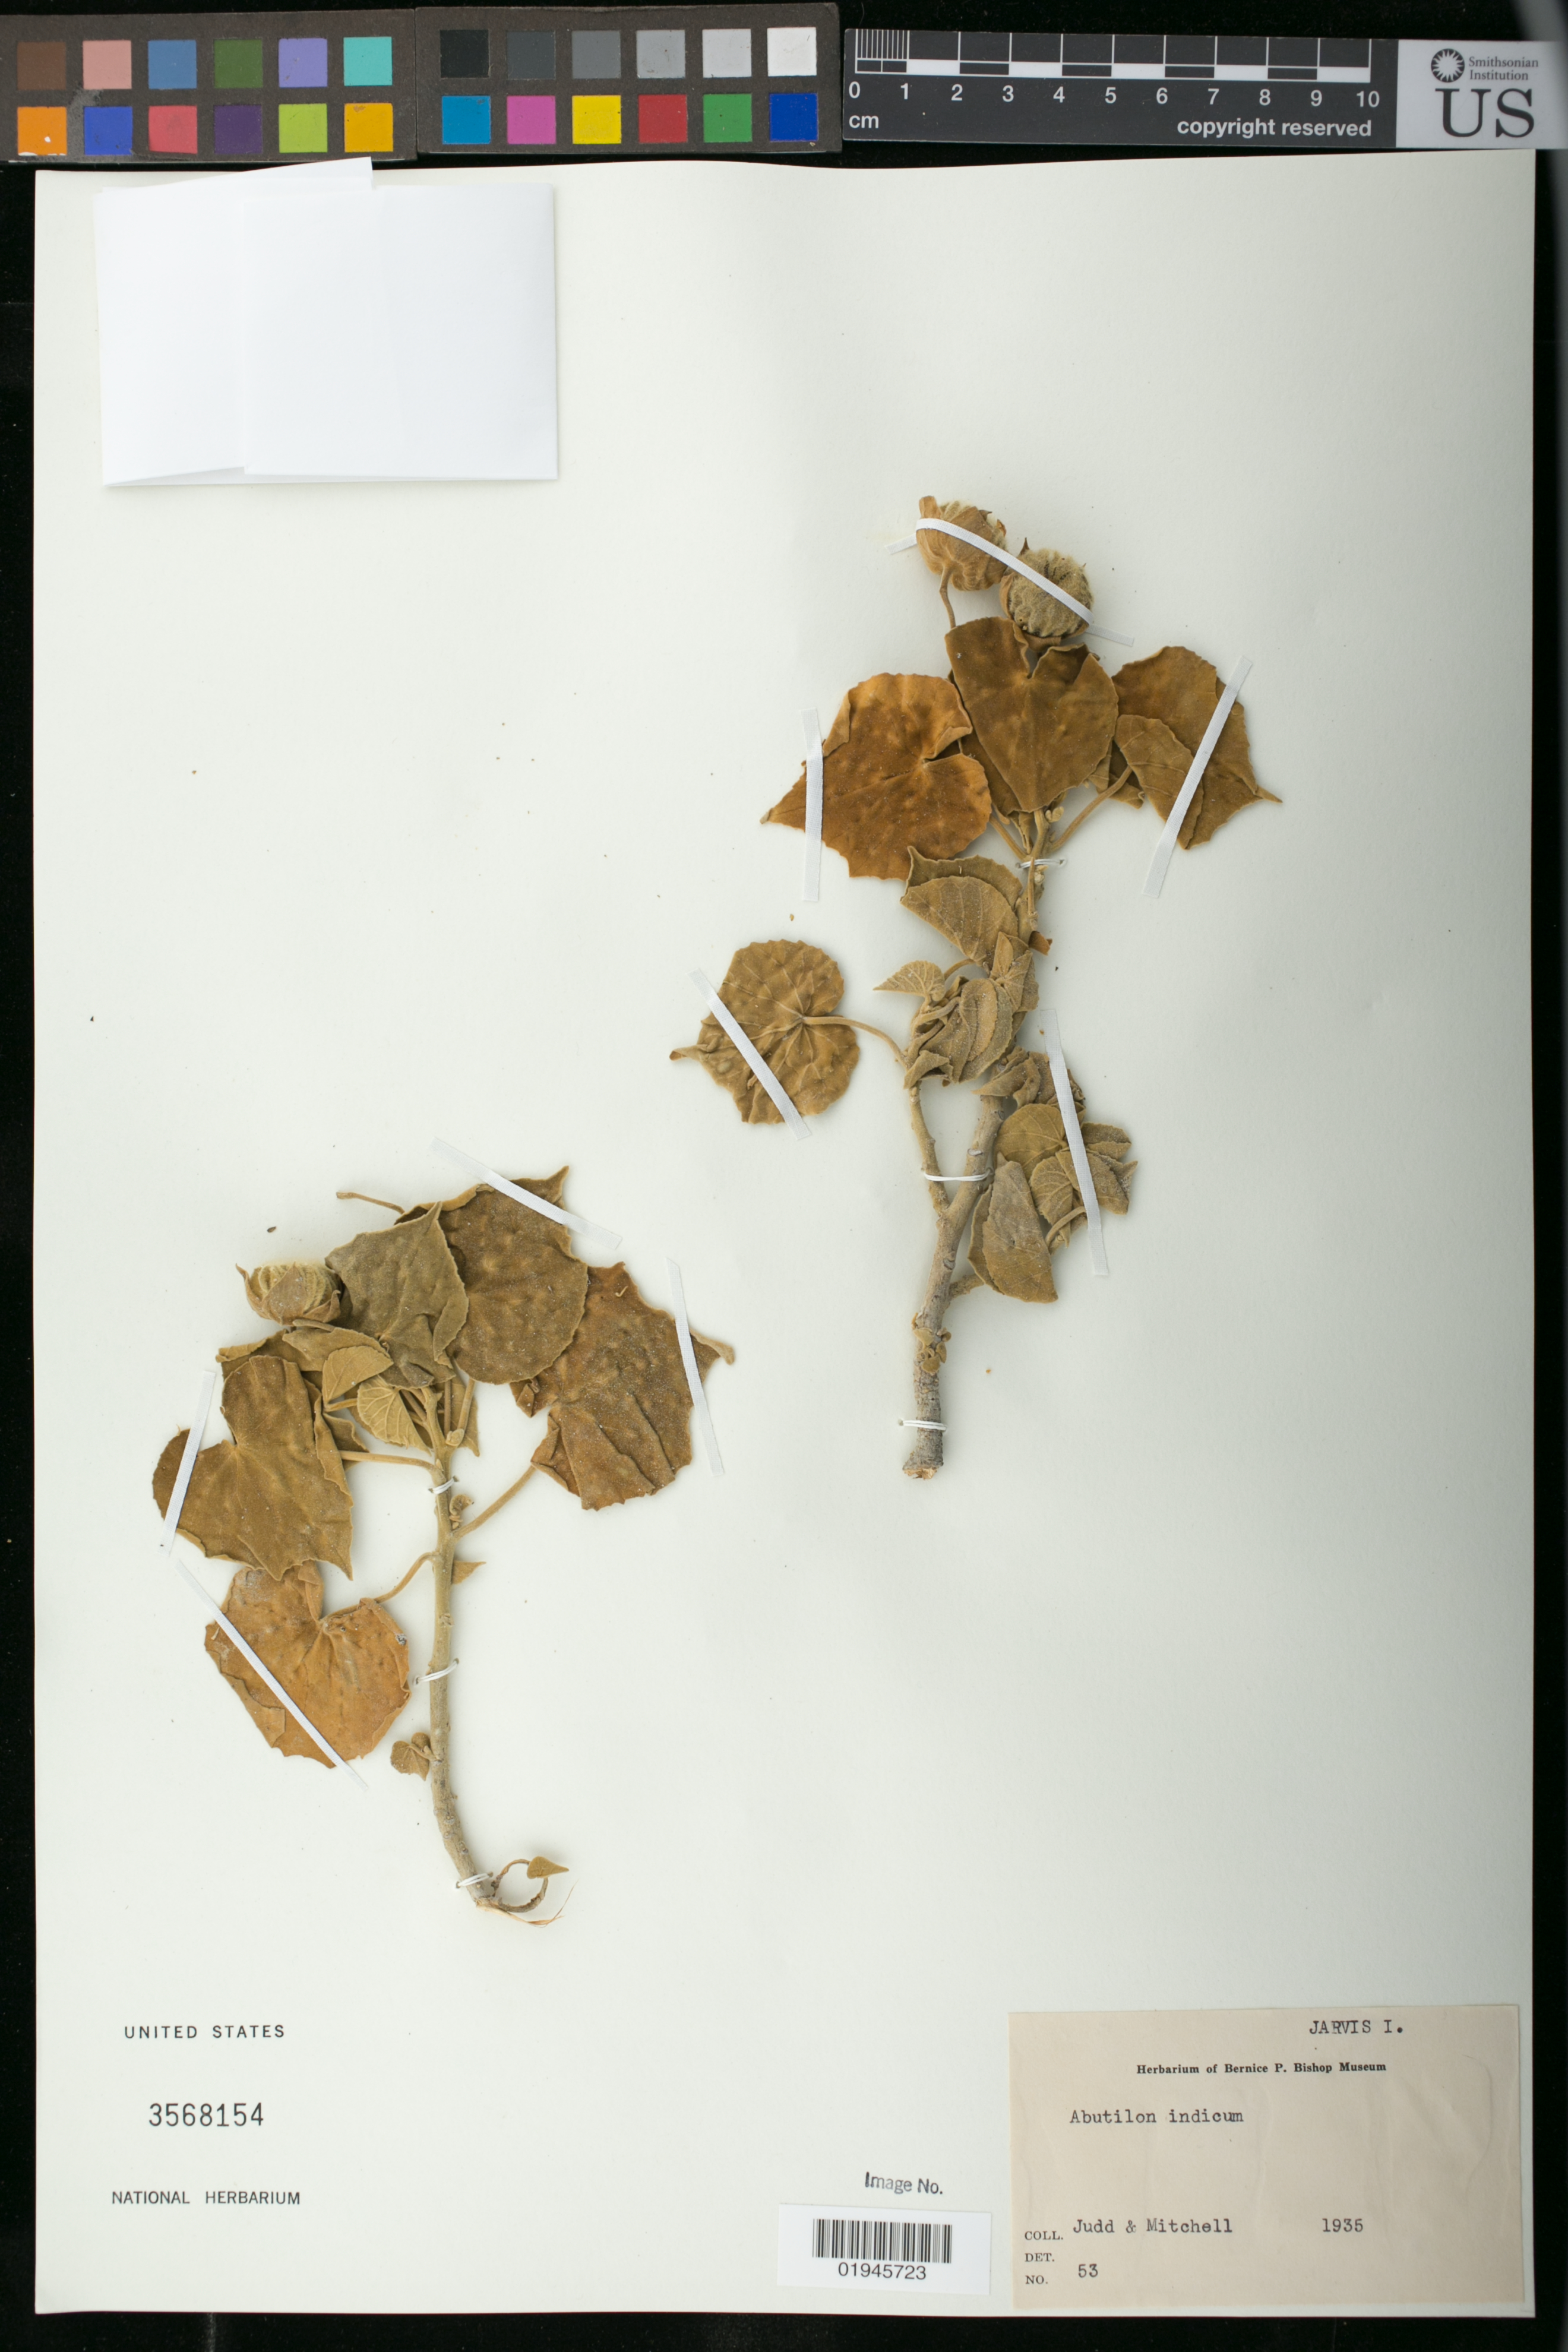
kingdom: Plantae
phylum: Tracheophyta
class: Magnoliopsida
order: Malvales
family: Malvaceae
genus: Abutilon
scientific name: Abutilon indicum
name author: (L.) Sweet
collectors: A. Judd & D. D. Mitchell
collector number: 53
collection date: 1935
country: U.S. Administered Pacific Islands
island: Jarvis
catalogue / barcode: US 3568154